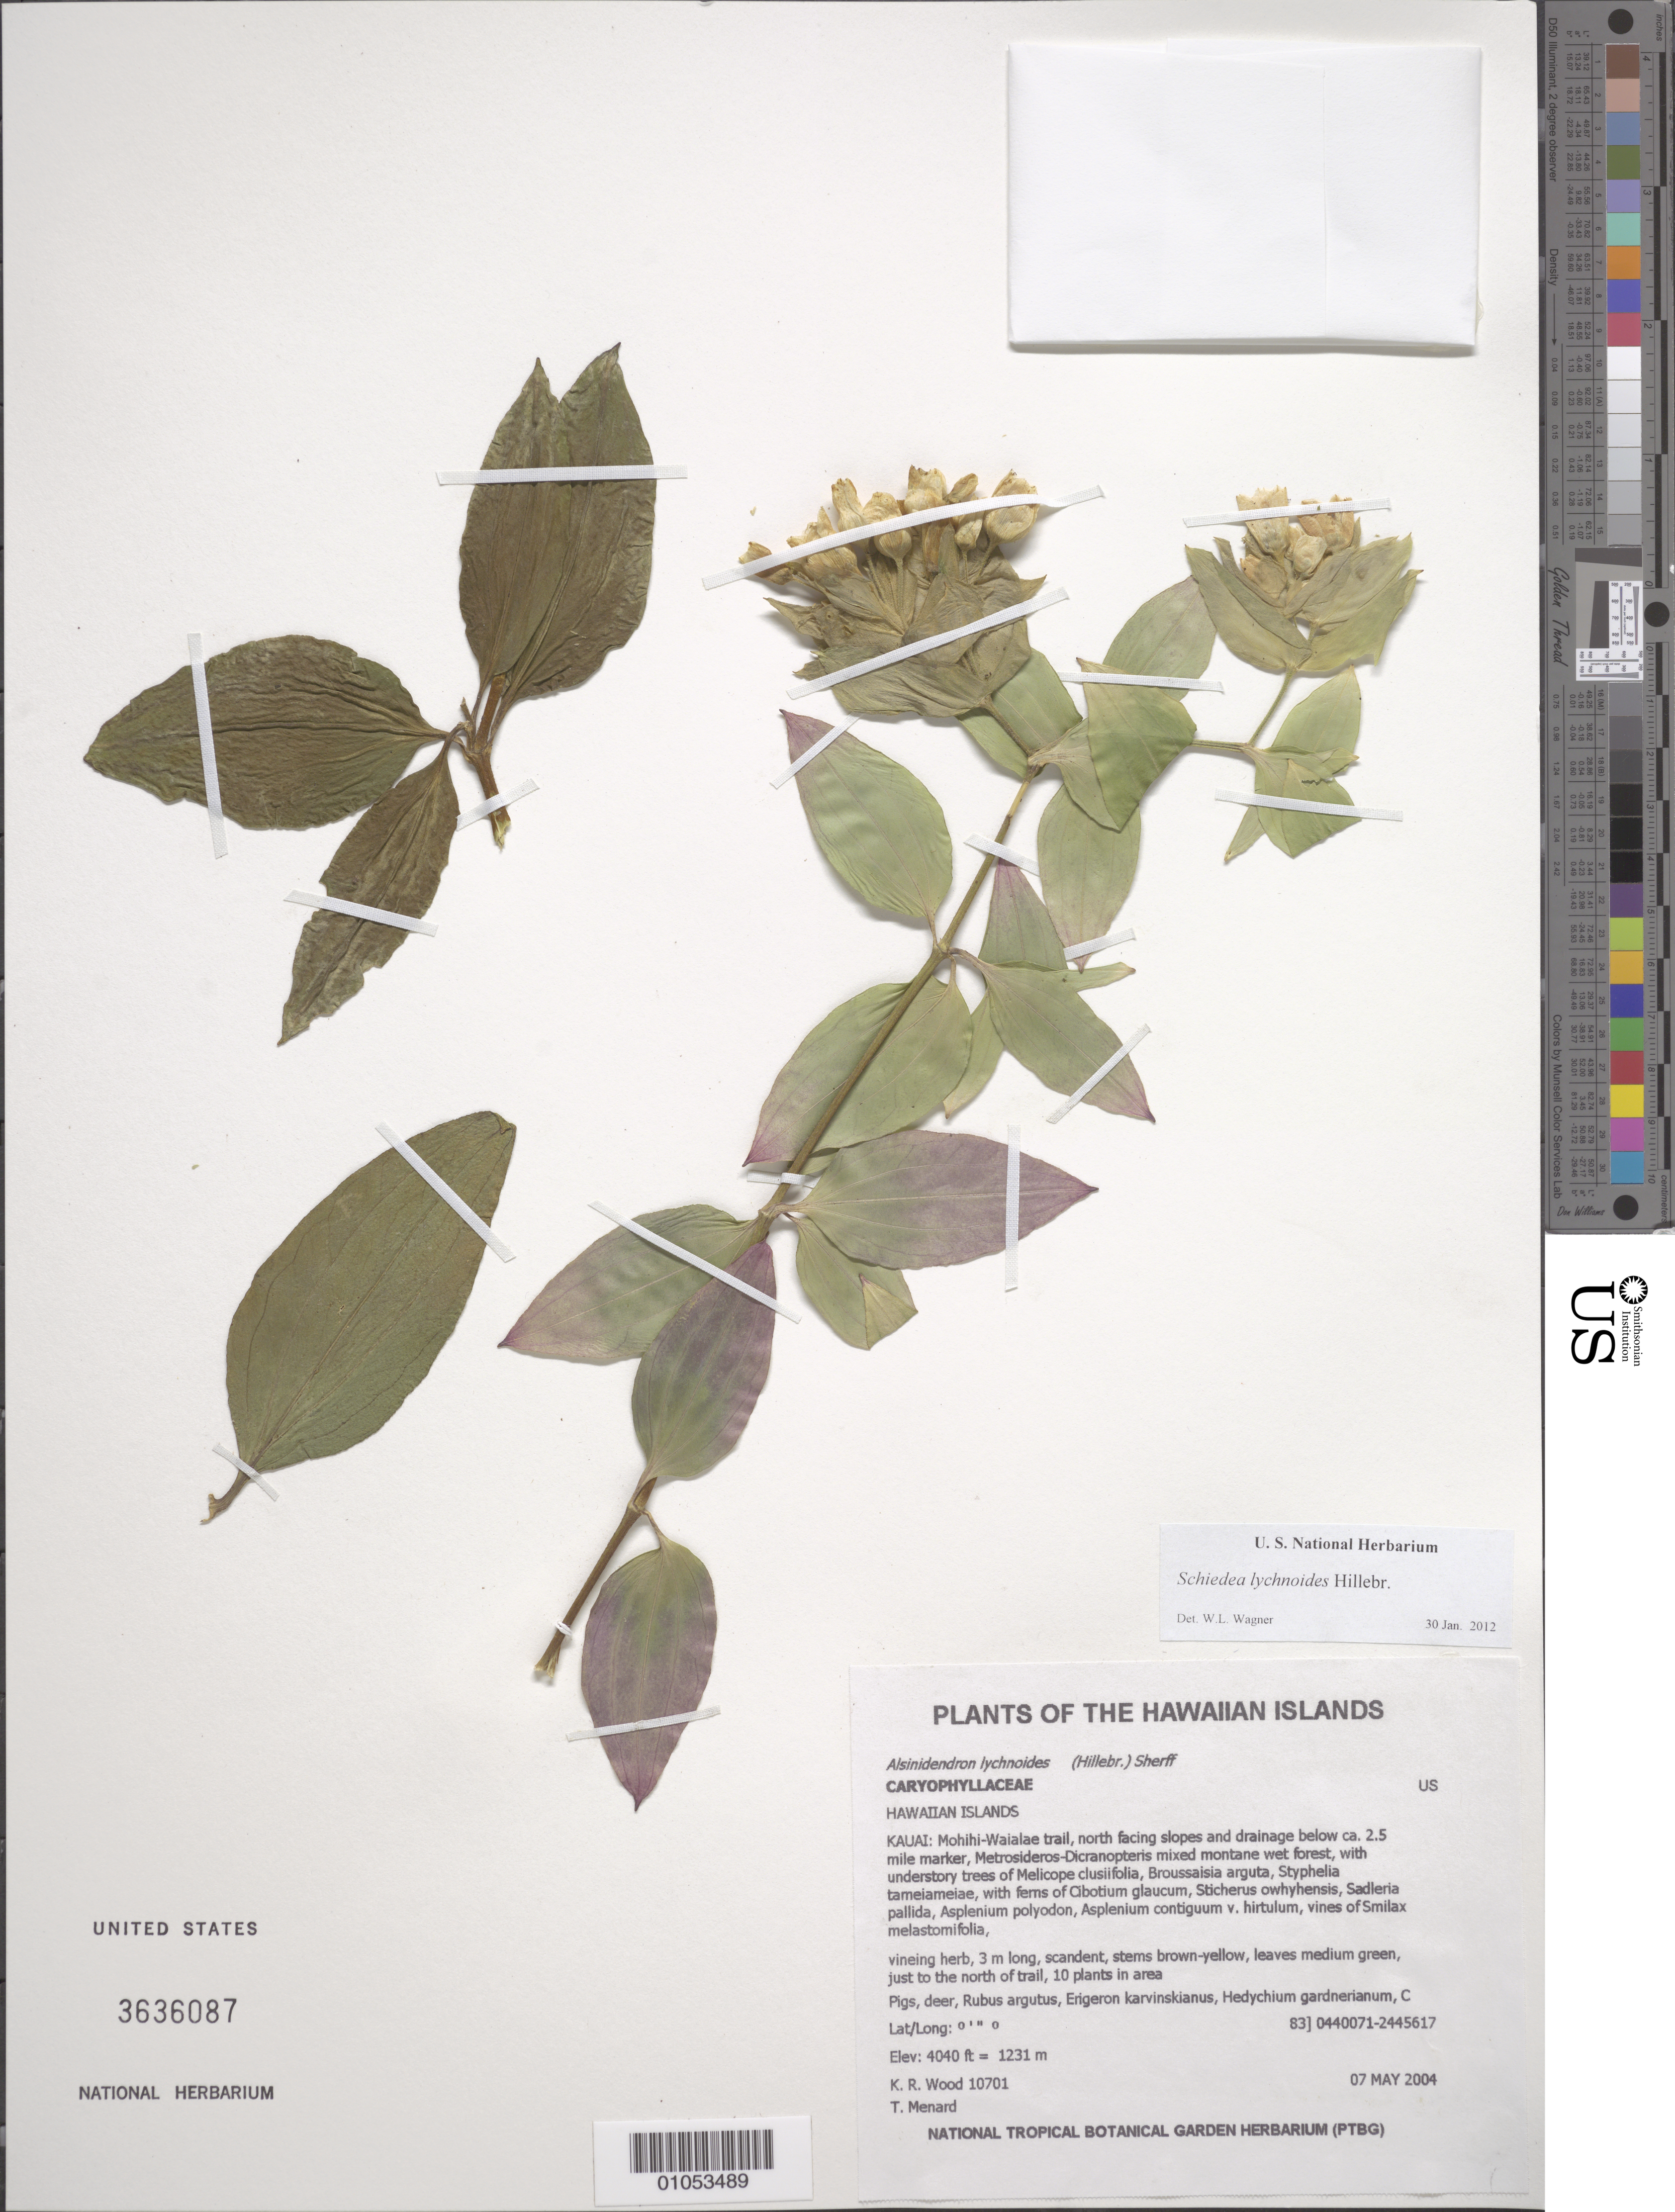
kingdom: Plantae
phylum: Tracheophyta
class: Magnoliopsida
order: Caryophyllales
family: Caryophyllaceae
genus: Schiedea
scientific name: Schiedea lychnoides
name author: Hillebr.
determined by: Wagner, W. L., (BOT), Smithsonian Institution - National Museum of Natural History (UNITED STATES)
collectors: K. R. Wood & T. Menard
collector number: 10701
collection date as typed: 7 May 2004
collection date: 2004-05-07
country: United States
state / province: Hawaii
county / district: Kauai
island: Kaua'i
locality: Mohihi-Waialae trail, north facing slopes and drainage below ca. 2.5 mile marker.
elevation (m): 1231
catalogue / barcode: US 3636087